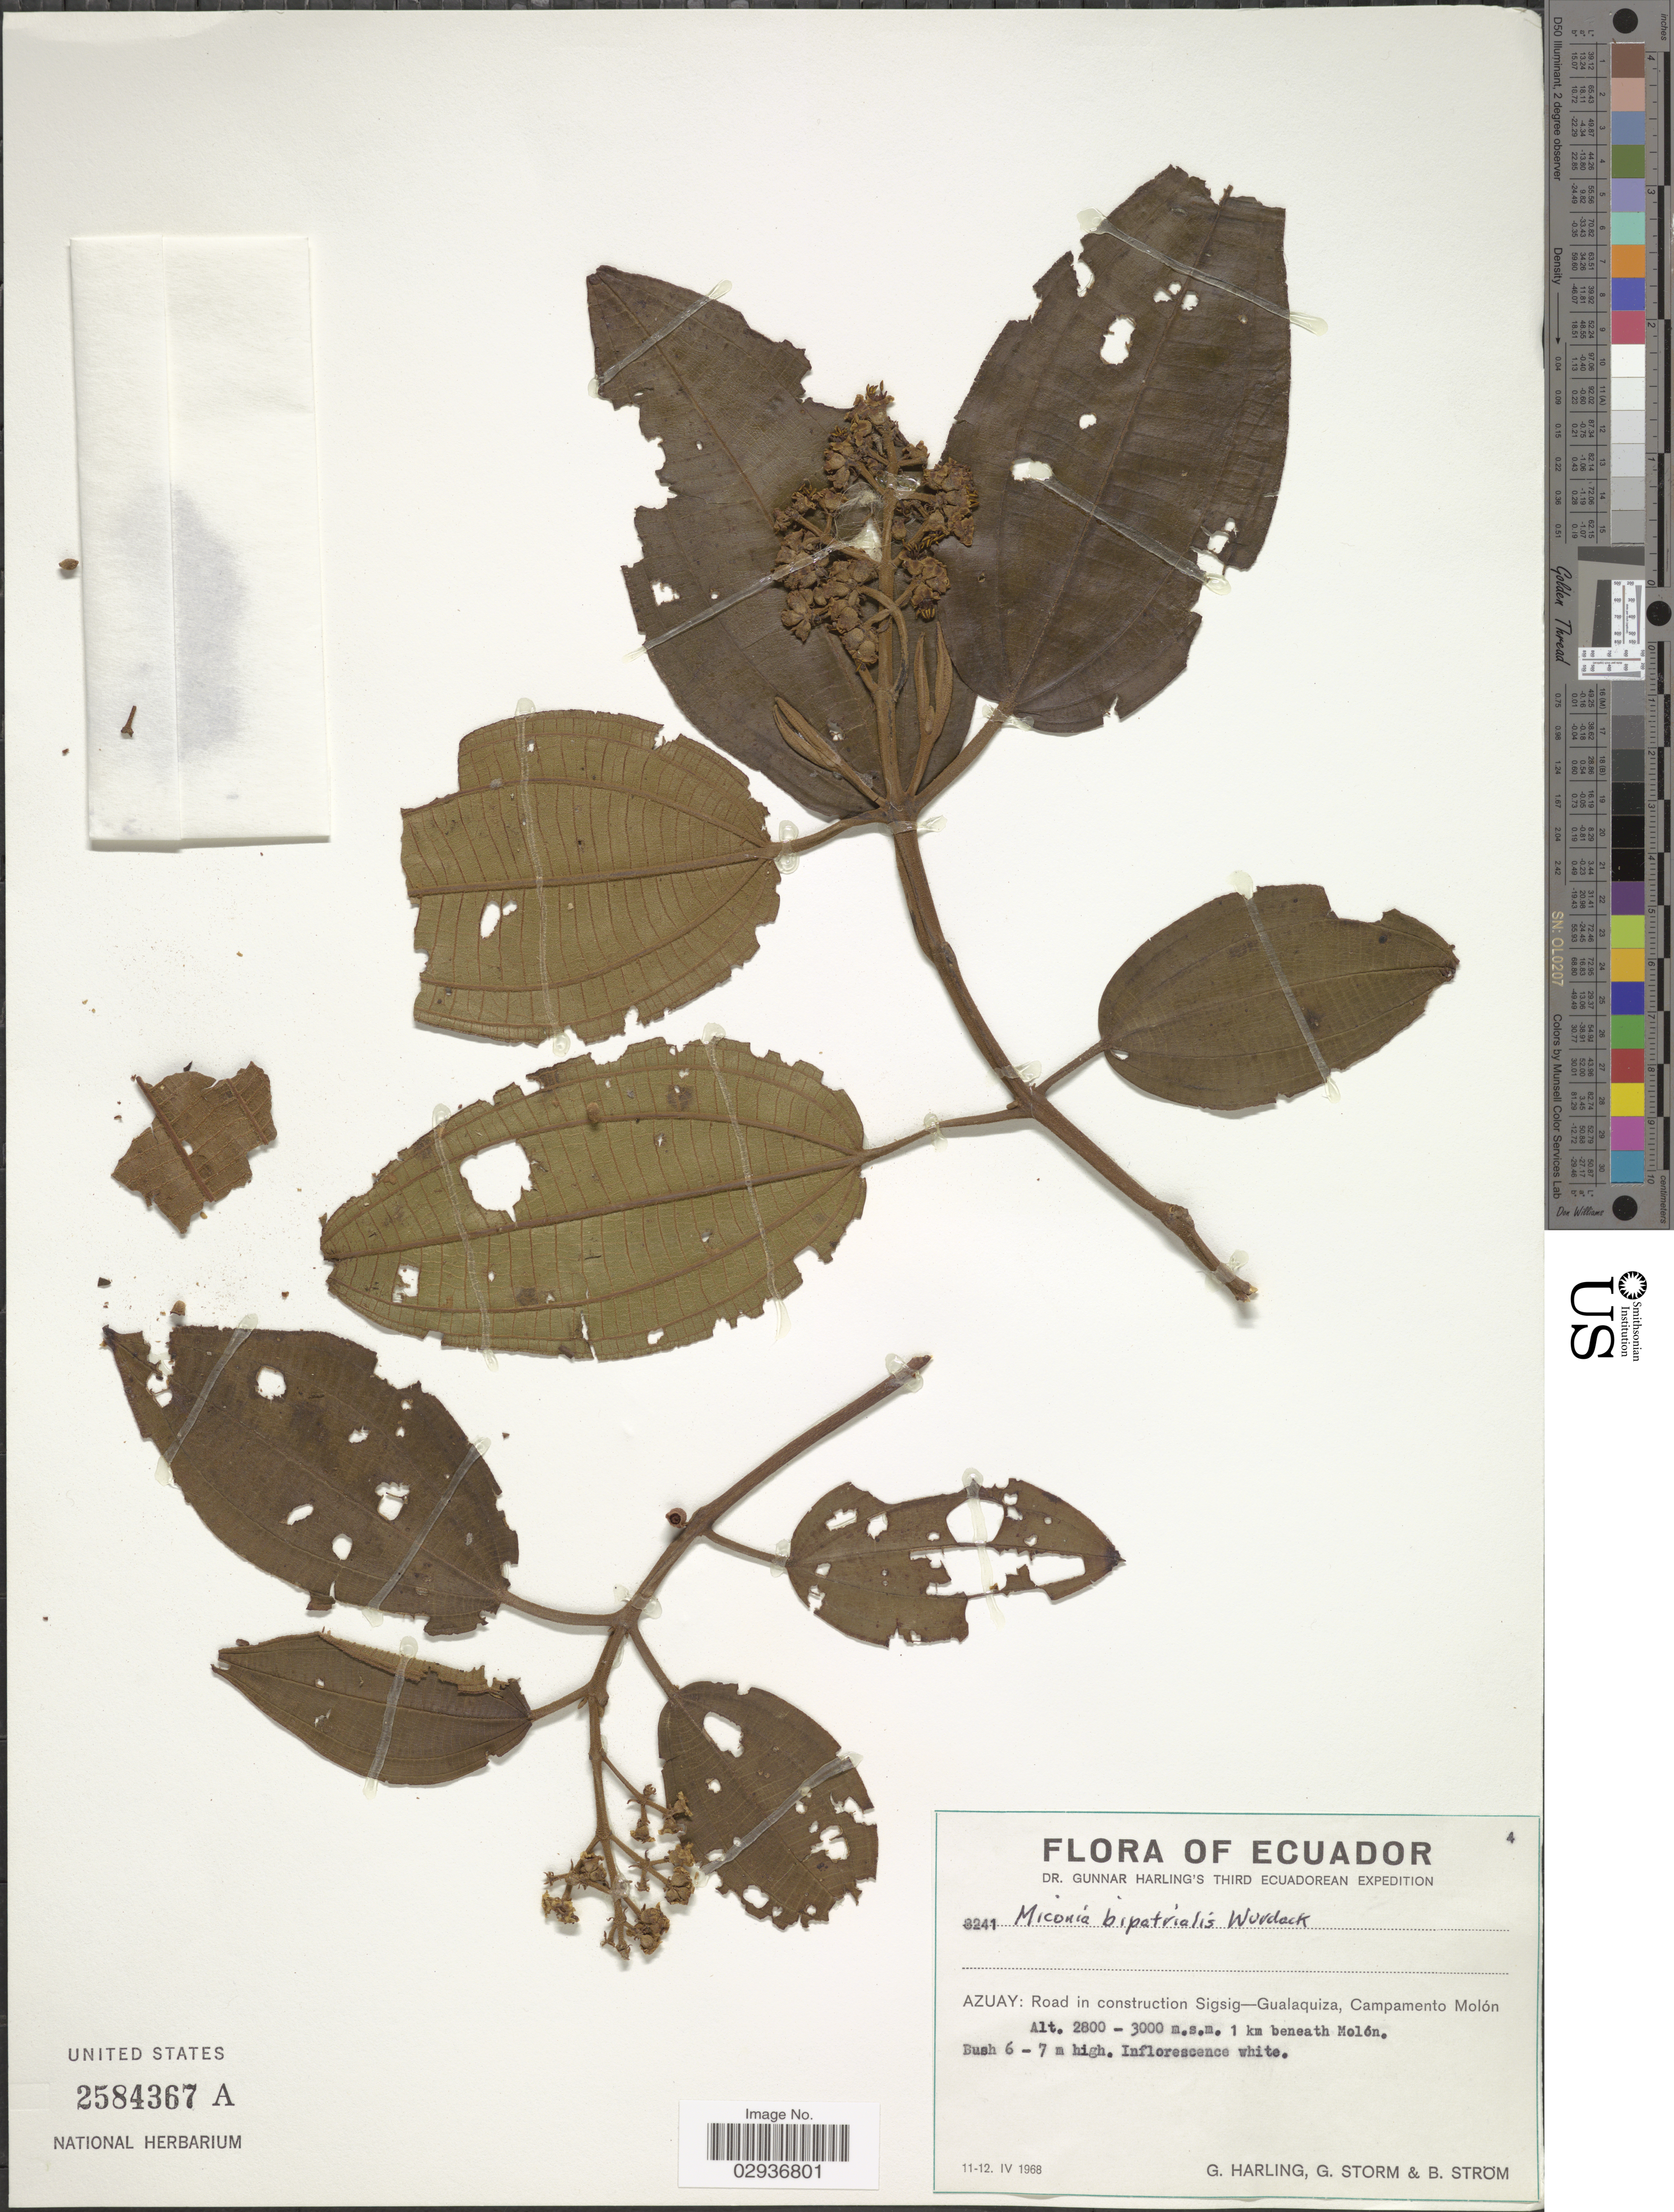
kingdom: Plantae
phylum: Tracheophyta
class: Magnoliopsida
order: Myrtales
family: Melastomataceae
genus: Miconia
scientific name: Miconia bipatrialis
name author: Wurdack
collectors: G. Harling, G. Storm & B. Ström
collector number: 8241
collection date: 1968-04-11/1968-04-12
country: Ecuador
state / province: Azuay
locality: Road in construction Sigsig-Gualaquiza, Campamento Molón. 1 km beneath Molón.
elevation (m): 2800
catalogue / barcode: US 2584367A